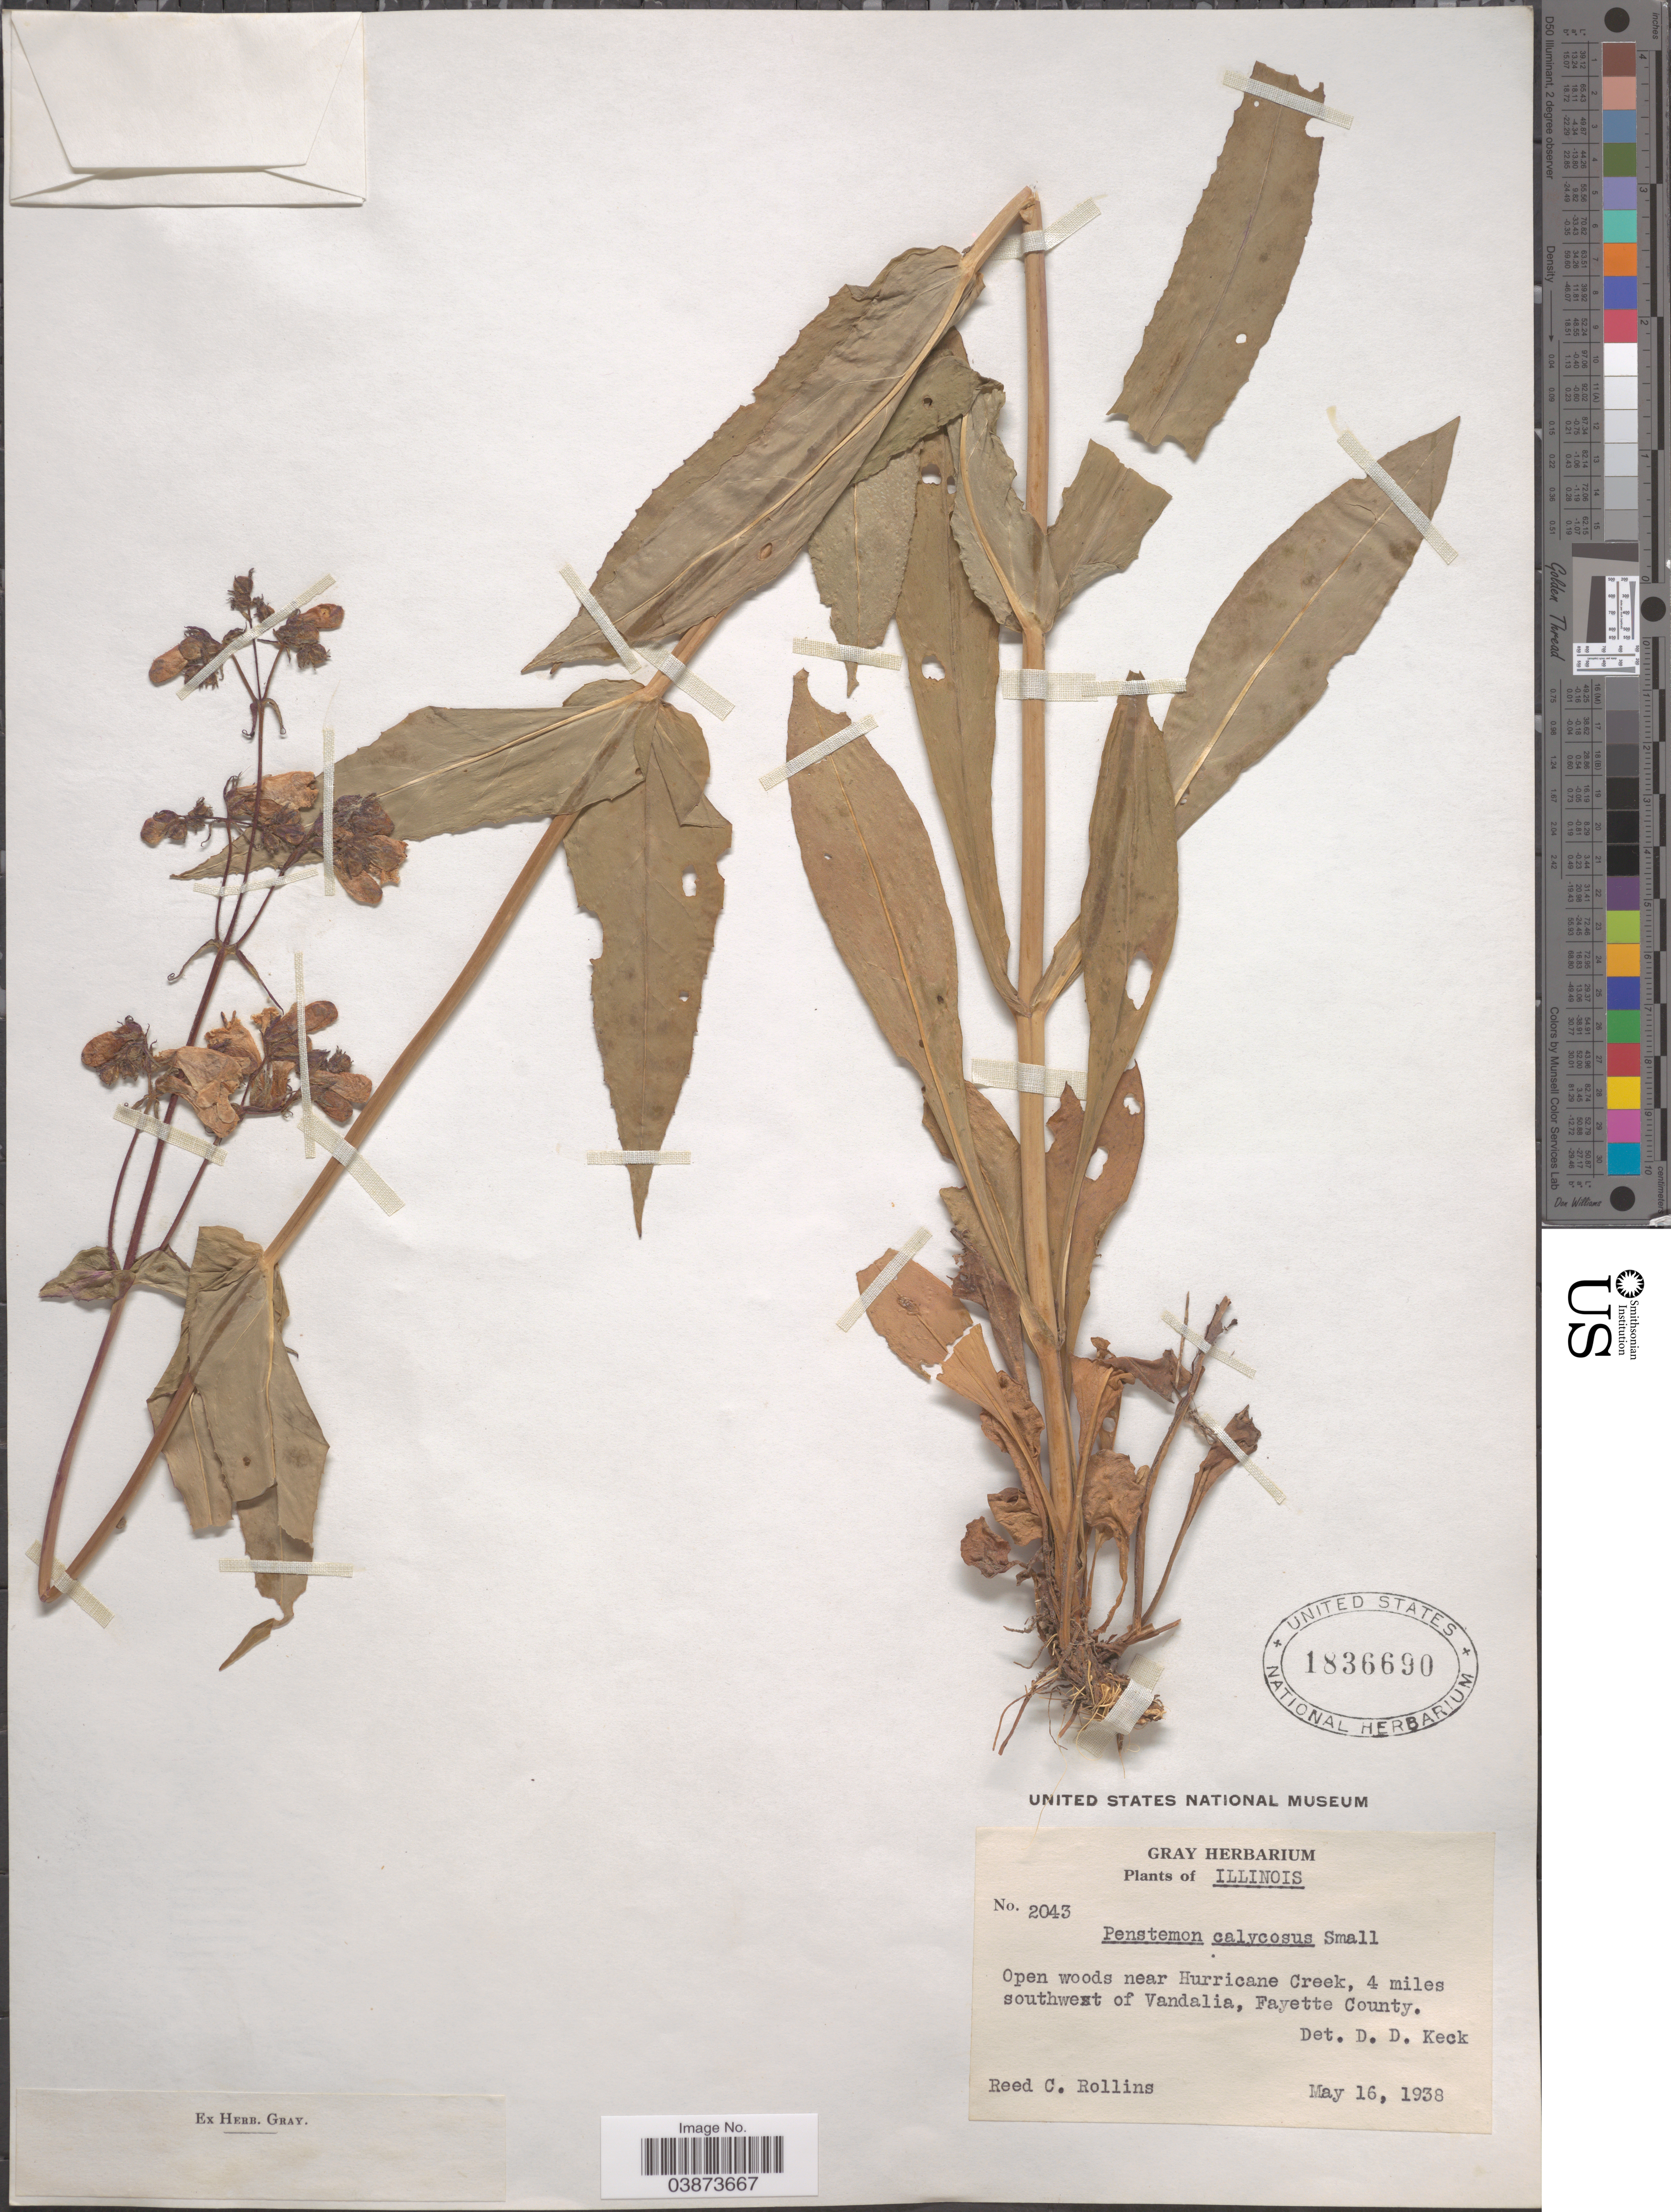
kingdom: Plantae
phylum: Tracheophyta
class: Magnoliopsida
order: Lamiales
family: Plantaginaceae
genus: Penstemon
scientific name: Penstemon calycosus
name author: Small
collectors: R. C. Rollins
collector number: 2043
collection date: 1938-05-16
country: United States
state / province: Illinois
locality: Open woods near Hurricane Creek, 4 miles southwest of Vandalia, Fayette County.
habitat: open woods near creek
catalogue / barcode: US 1836690